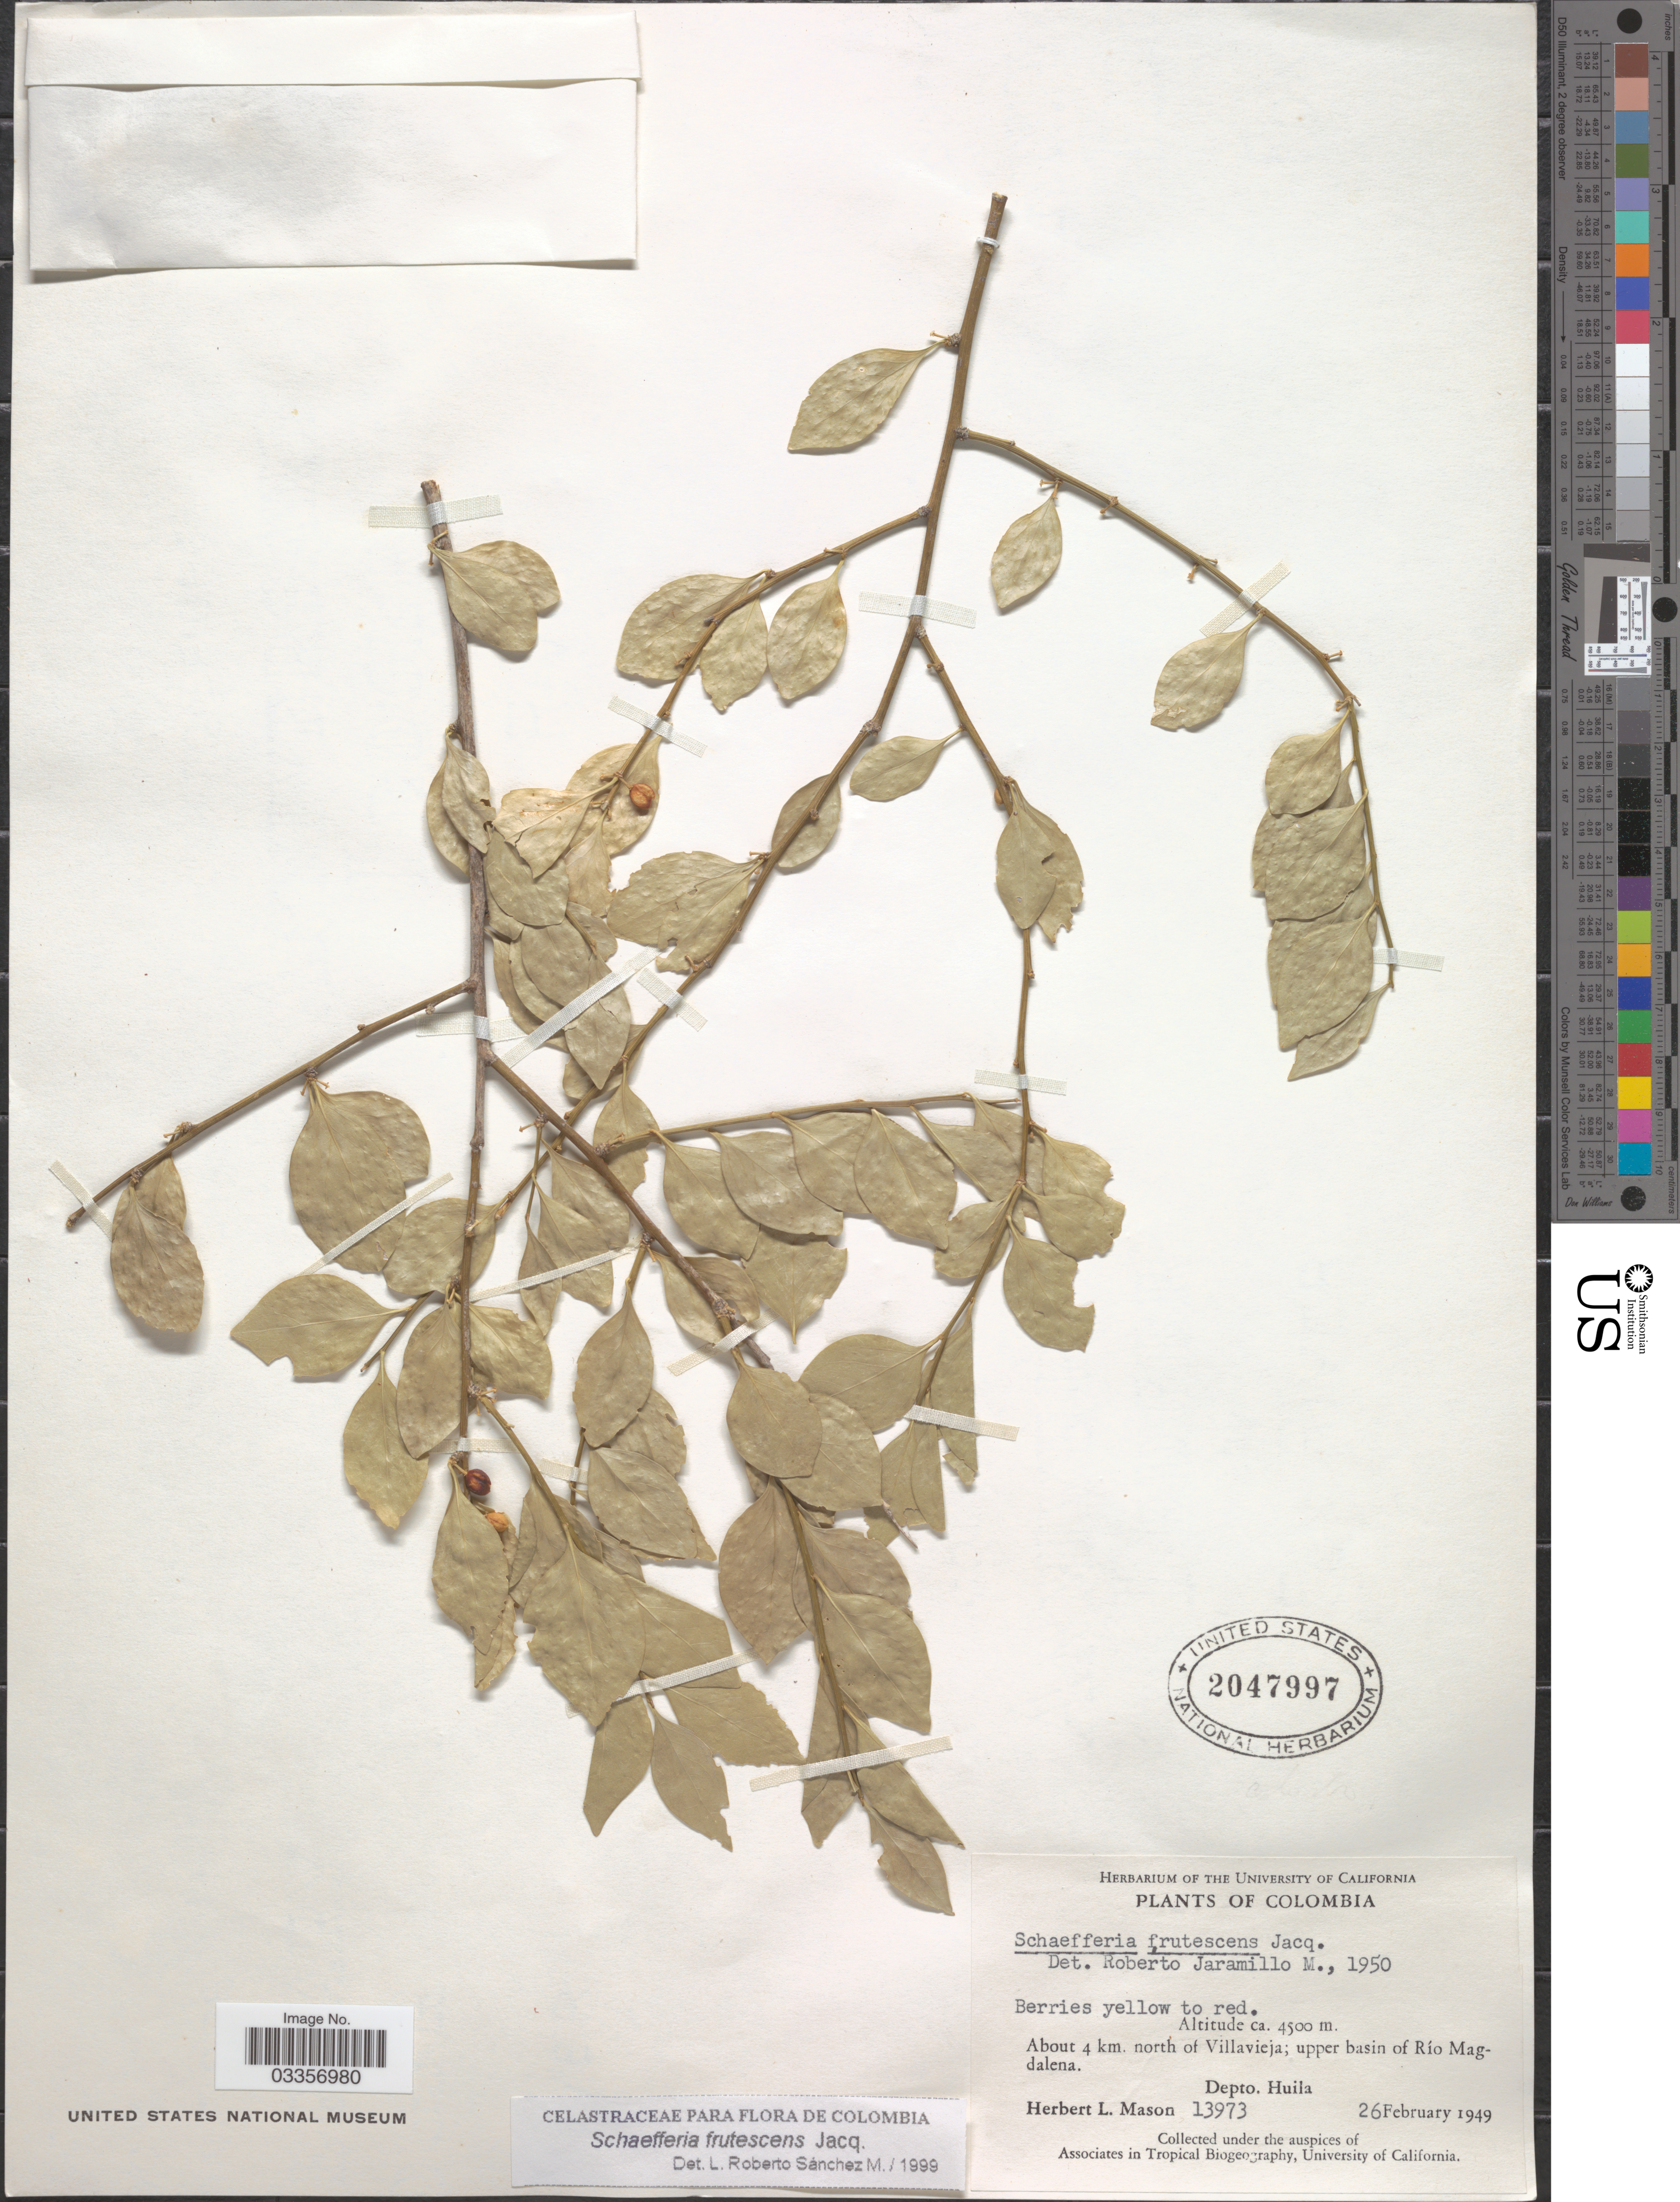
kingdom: Plantae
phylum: Tracheophyta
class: Magnoliopsida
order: Celastrales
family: Celastraceae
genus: Schaefferia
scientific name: Schaefferia frutescens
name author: Jacq.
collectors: H. L. Mason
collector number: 13973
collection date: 1949-02-26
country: Colombia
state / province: Huila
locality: About 4 km. north of Villavieja; upper basin of Río Magdalena. Depto. Huila.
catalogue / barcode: US 2047997